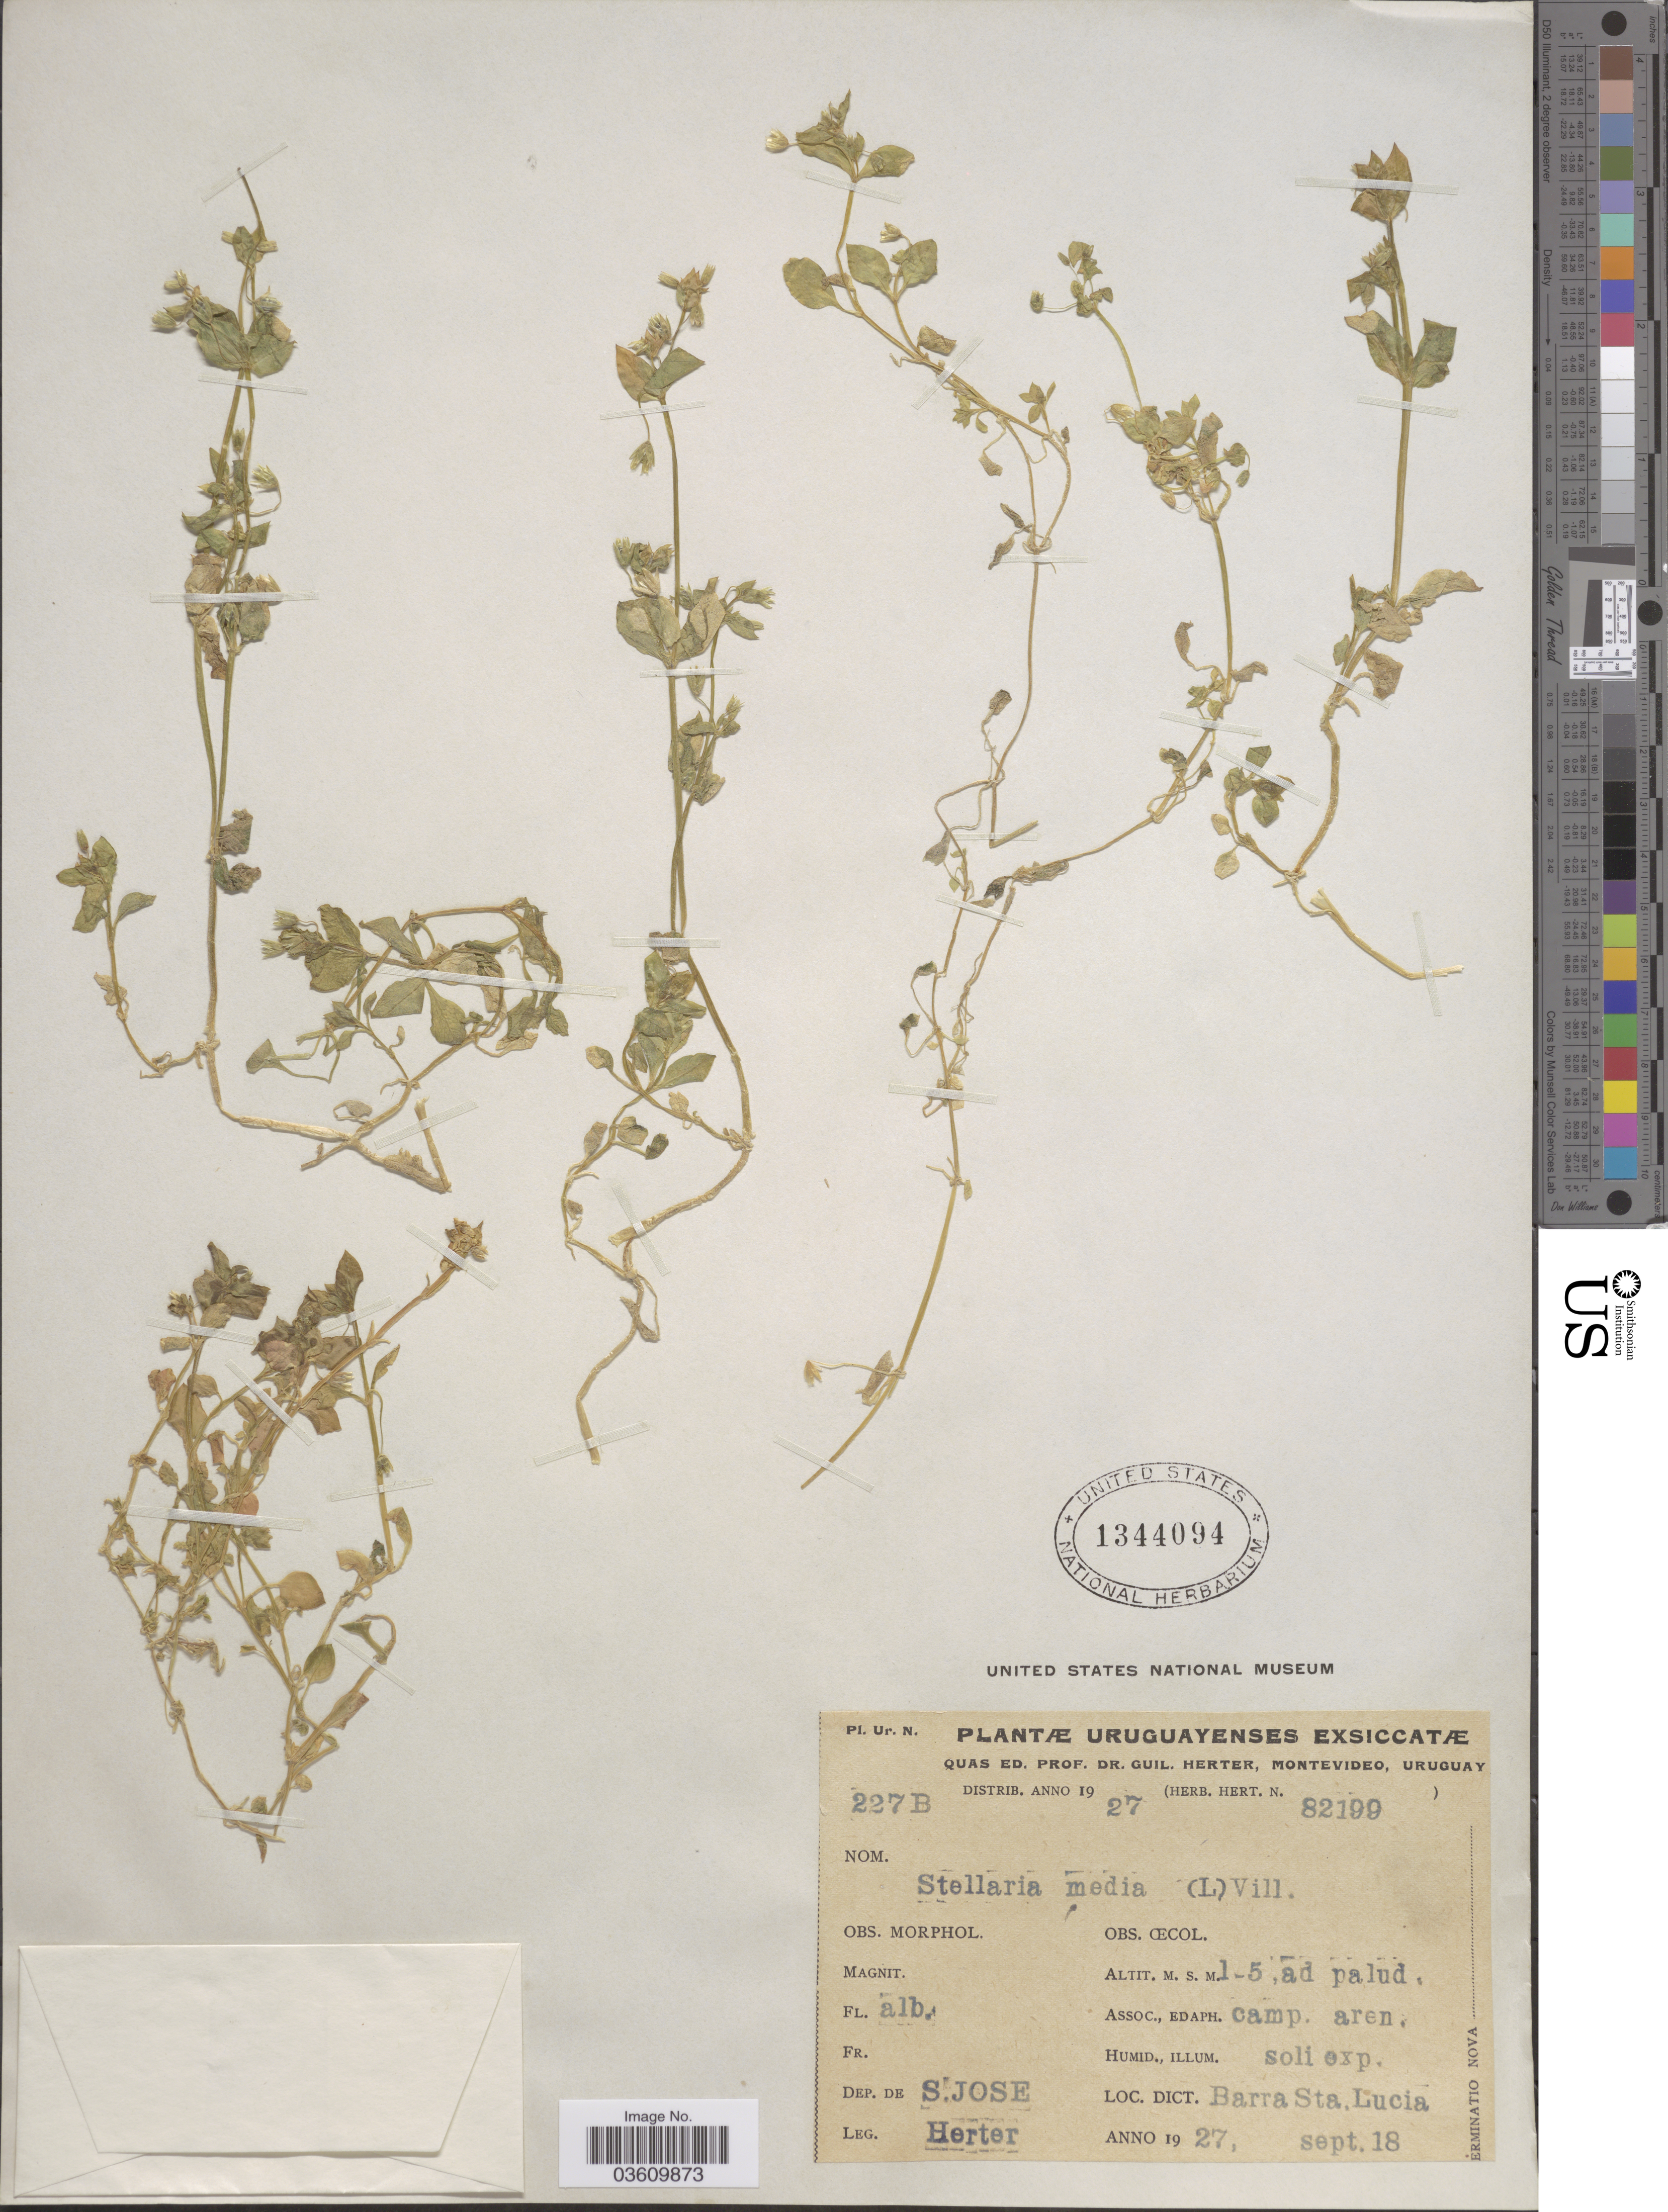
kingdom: Plantae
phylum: Tracheophyta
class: Magnoliopsida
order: Caryophyllales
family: Caryophyllaceae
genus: Stellaria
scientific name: Stellaria media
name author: (L.) Vill.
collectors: G. Herter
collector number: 227B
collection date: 1927-09-18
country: Uruguay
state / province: San Jose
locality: Dep. de S. Jose. Dict. Barra Sta. Lucia.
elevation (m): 1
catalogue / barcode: US 1344094